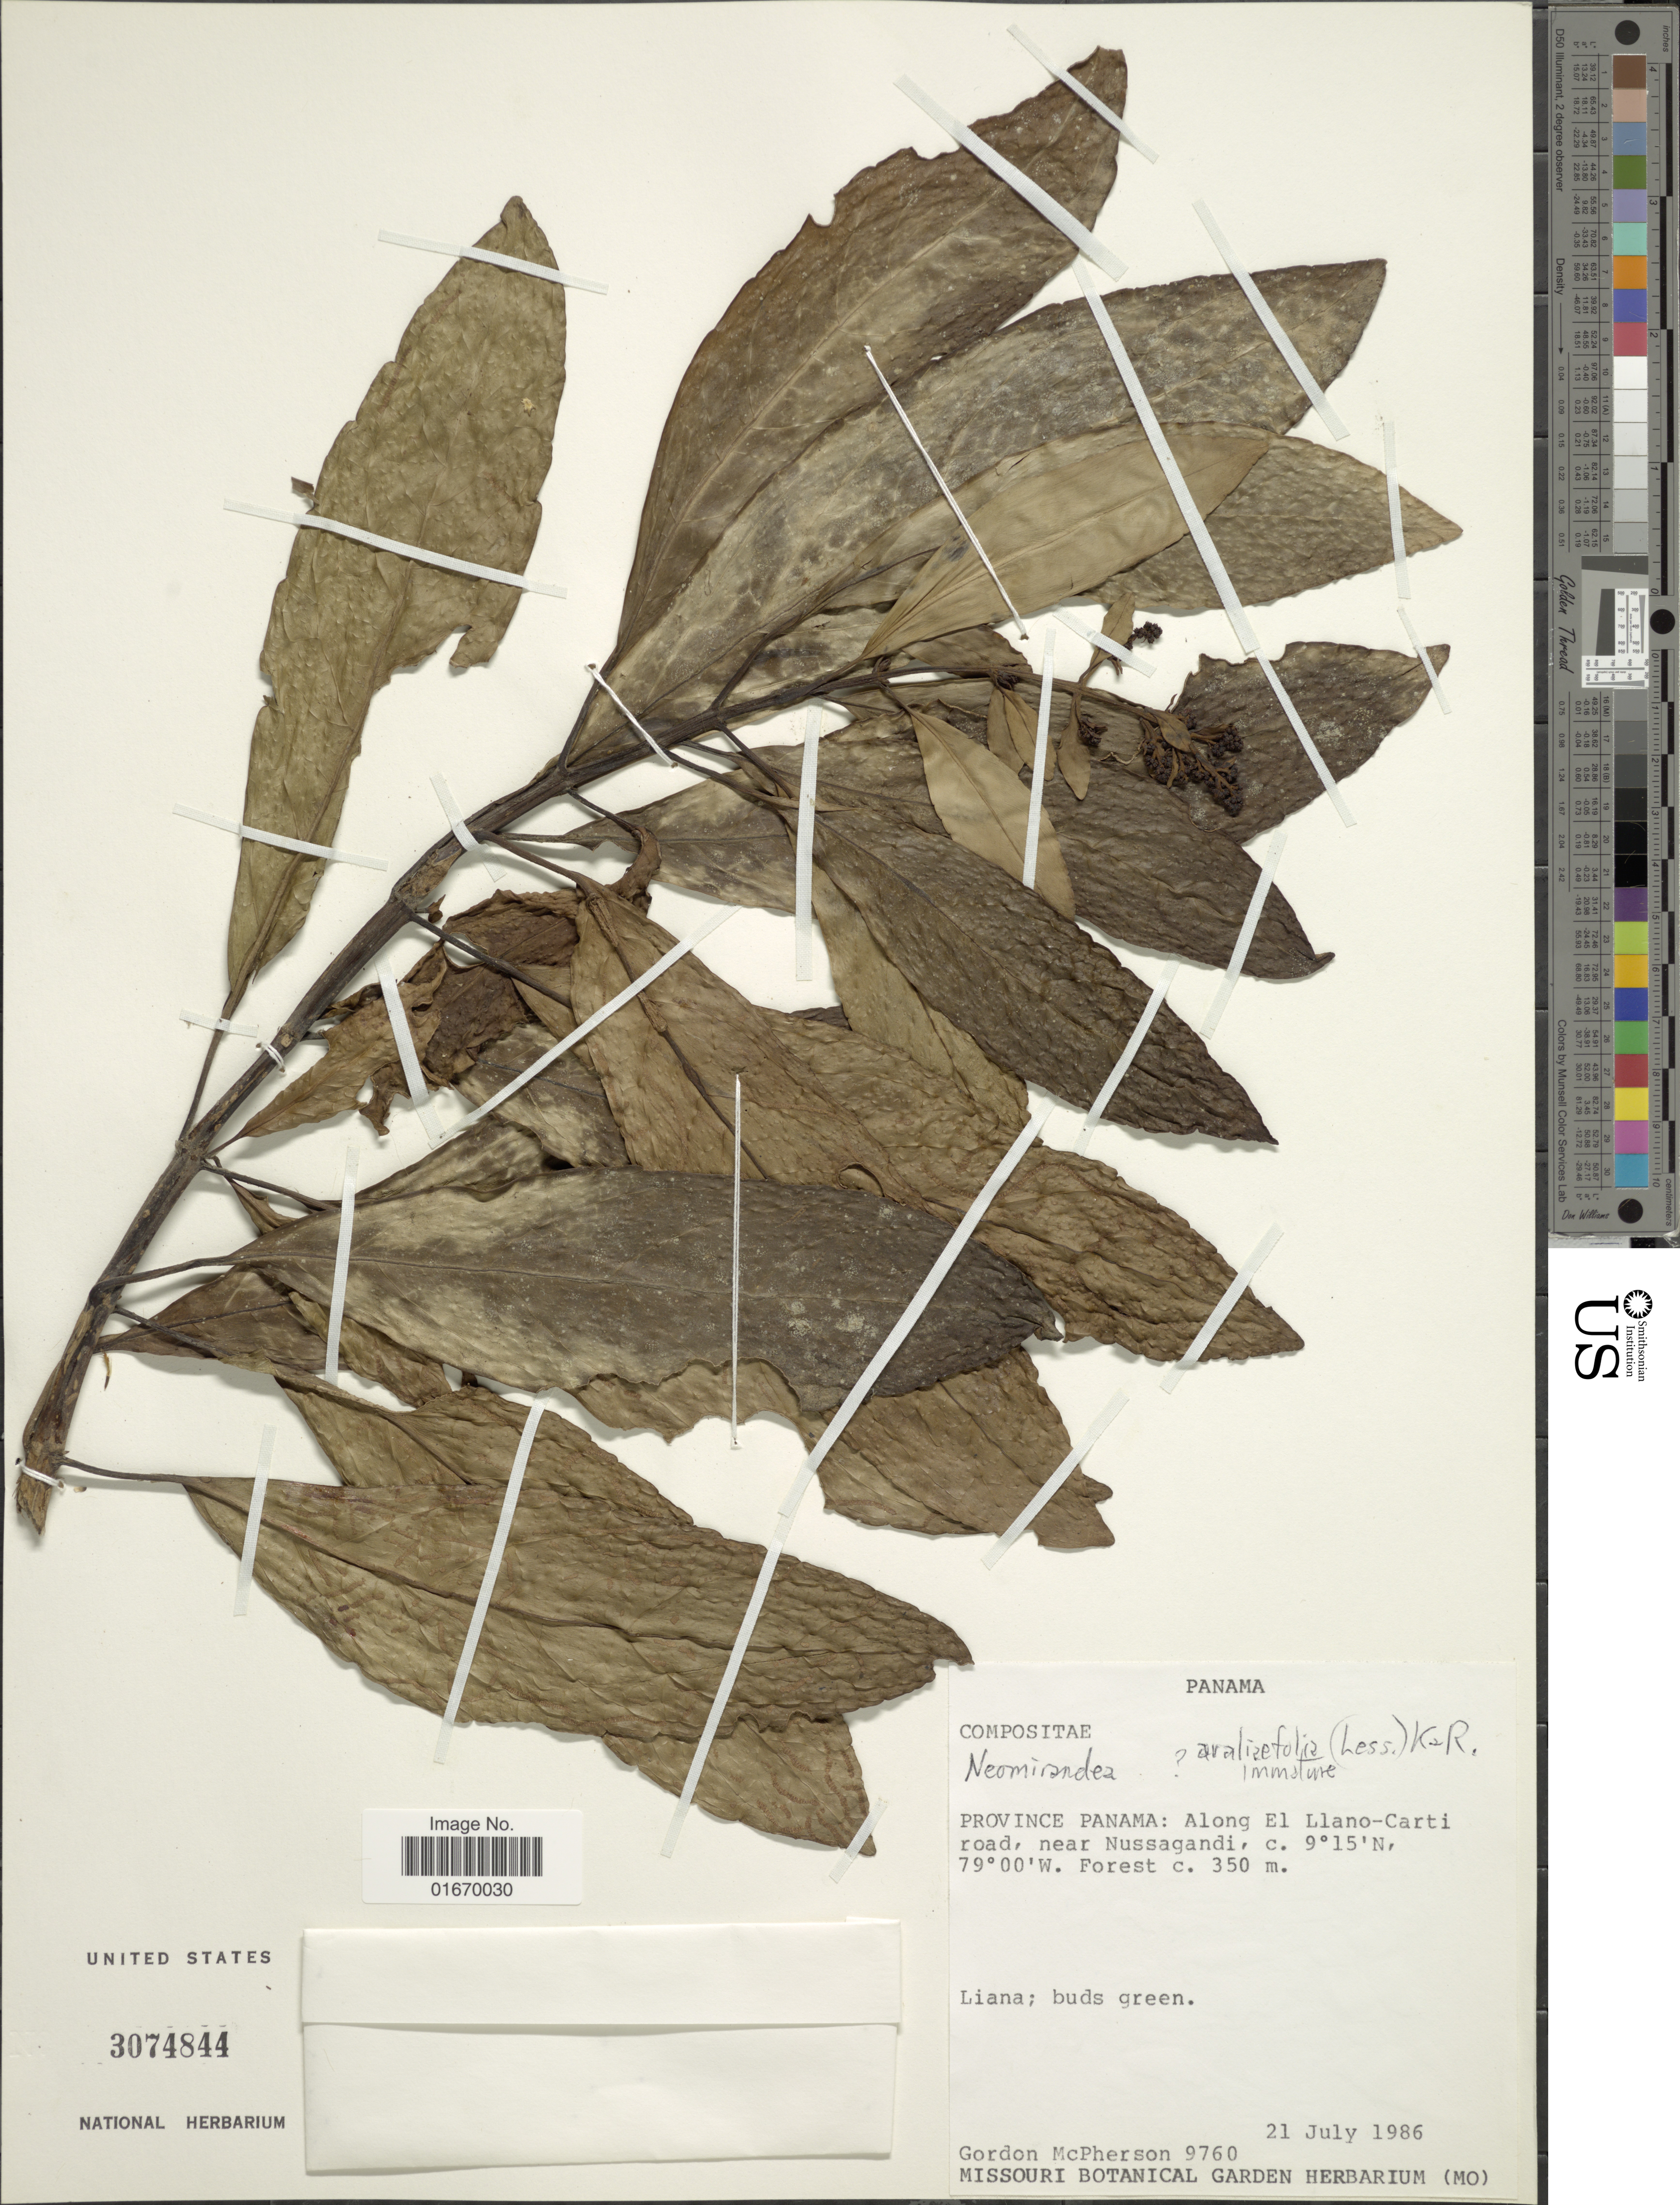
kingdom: Plantae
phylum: Tracheophyta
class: Magnoliopsida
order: Asterales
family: Asteraceae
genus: Neomirandea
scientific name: Neomirandea sp.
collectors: G. D. McPherson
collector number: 9760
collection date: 1986-07-21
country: Panama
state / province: Panamá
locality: Along El Llano-Carti road, near Nussagandi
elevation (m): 350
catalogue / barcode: US 3074844